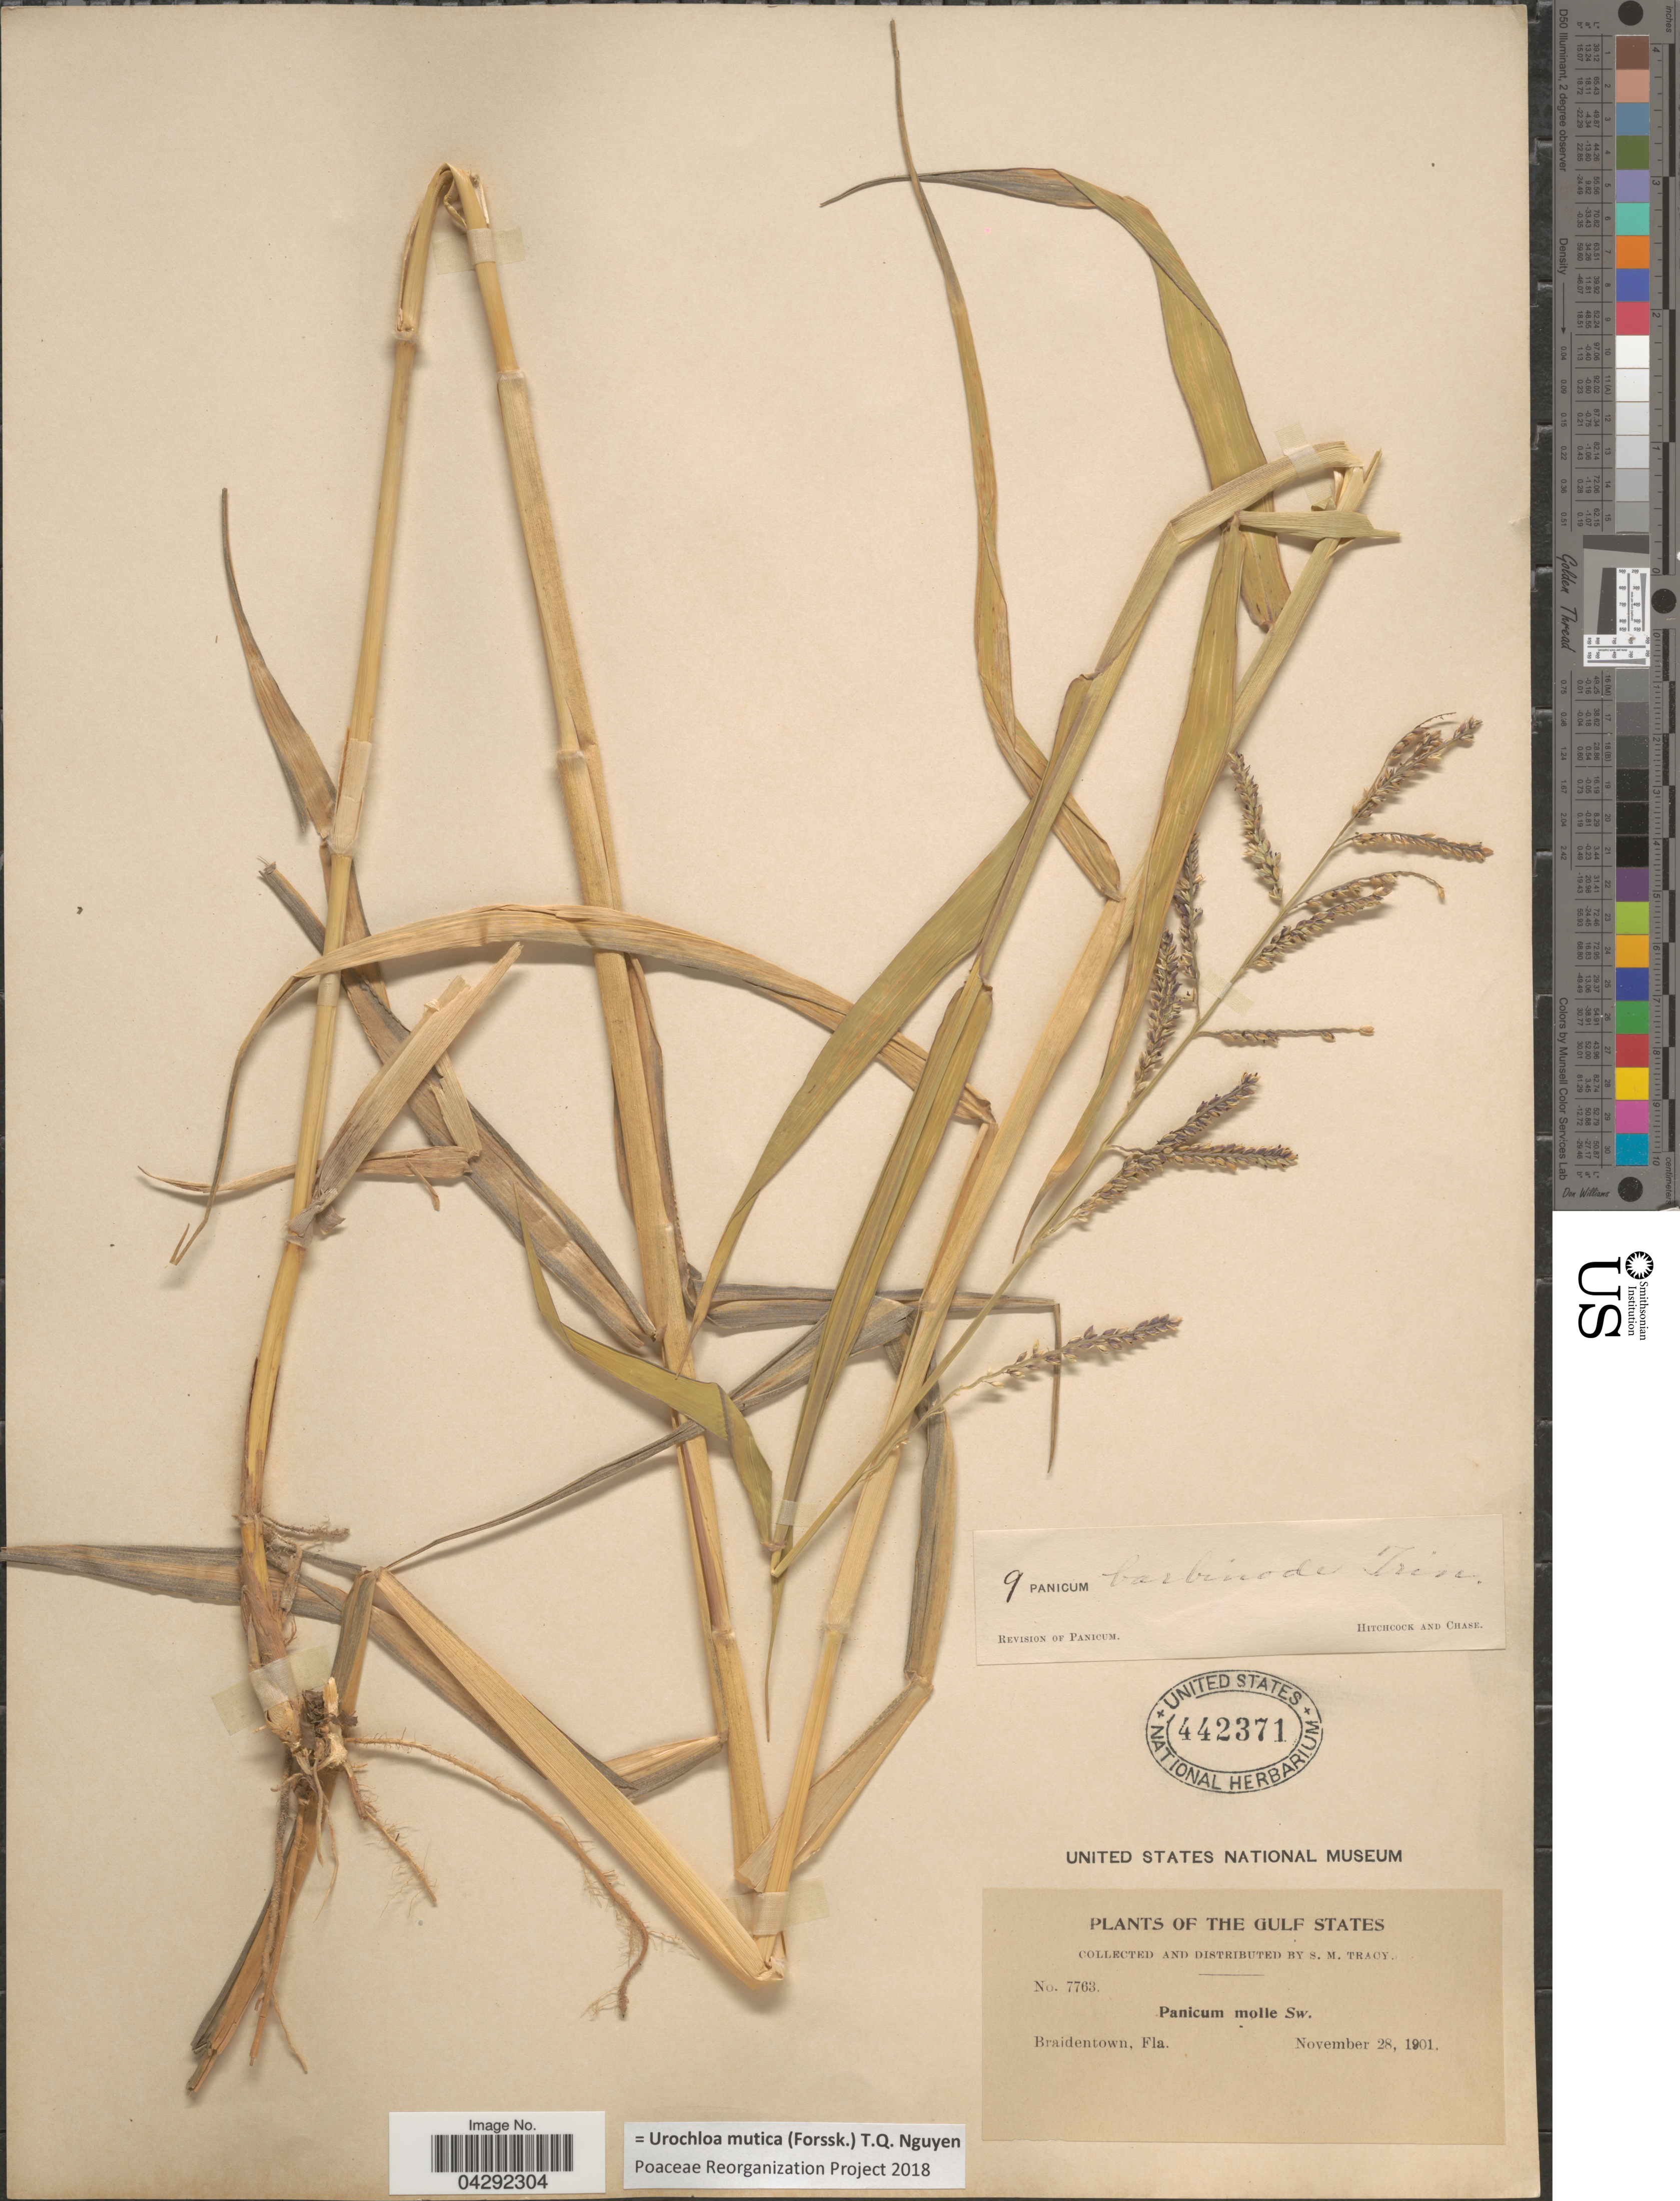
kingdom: Plantae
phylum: Tracheophyta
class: Liliopsida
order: Poales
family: Poaceae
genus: Urochloa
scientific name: Urochloa mutica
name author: (Forssk.) T.Q. Nguyen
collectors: S. M. Tracy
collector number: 7763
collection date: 1901-11-28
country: United States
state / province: Florida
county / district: Manatee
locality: The Gulf States. Braidentown (present day: Bradenton)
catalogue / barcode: US 442371